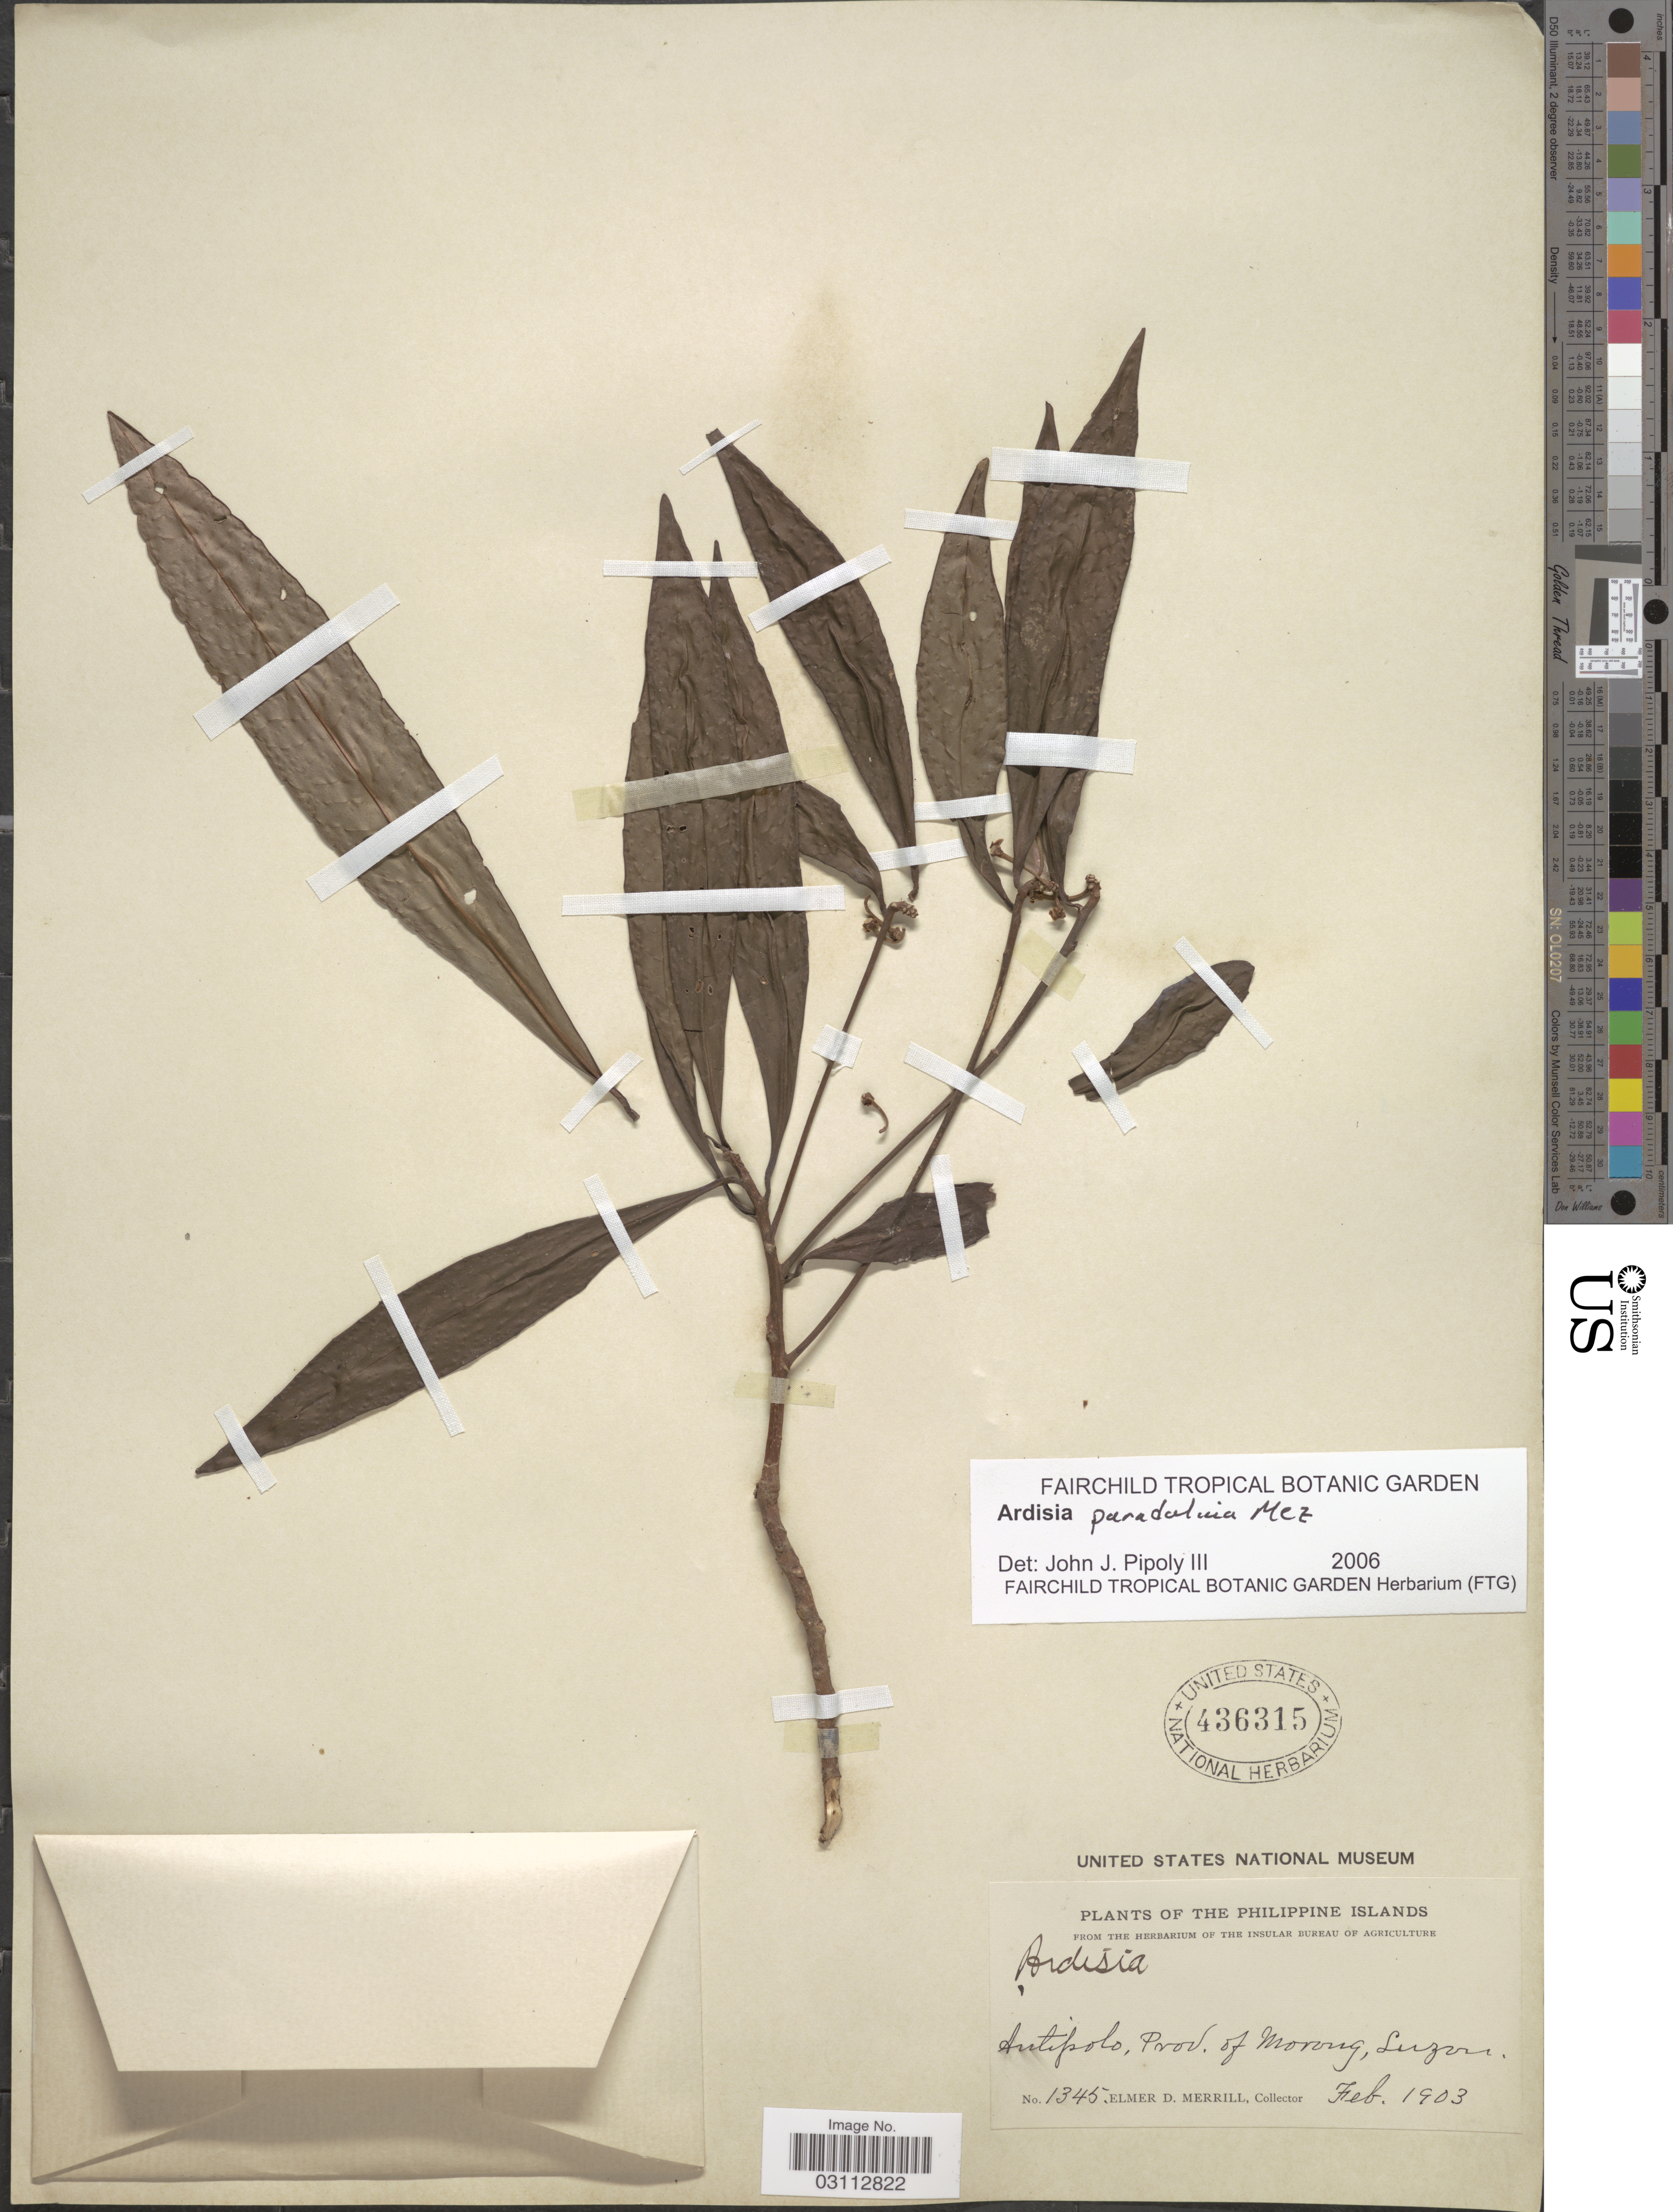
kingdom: Plantae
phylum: Tracheophyta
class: Magnoliopsida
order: Ericales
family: Primulaceae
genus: Ardisia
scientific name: Ardisia pardalina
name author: Mez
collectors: E. D. Merrill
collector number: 1345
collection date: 1903-02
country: Philippines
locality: Antipolo, Prov. of Morong, Luzon.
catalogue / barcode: US 436315